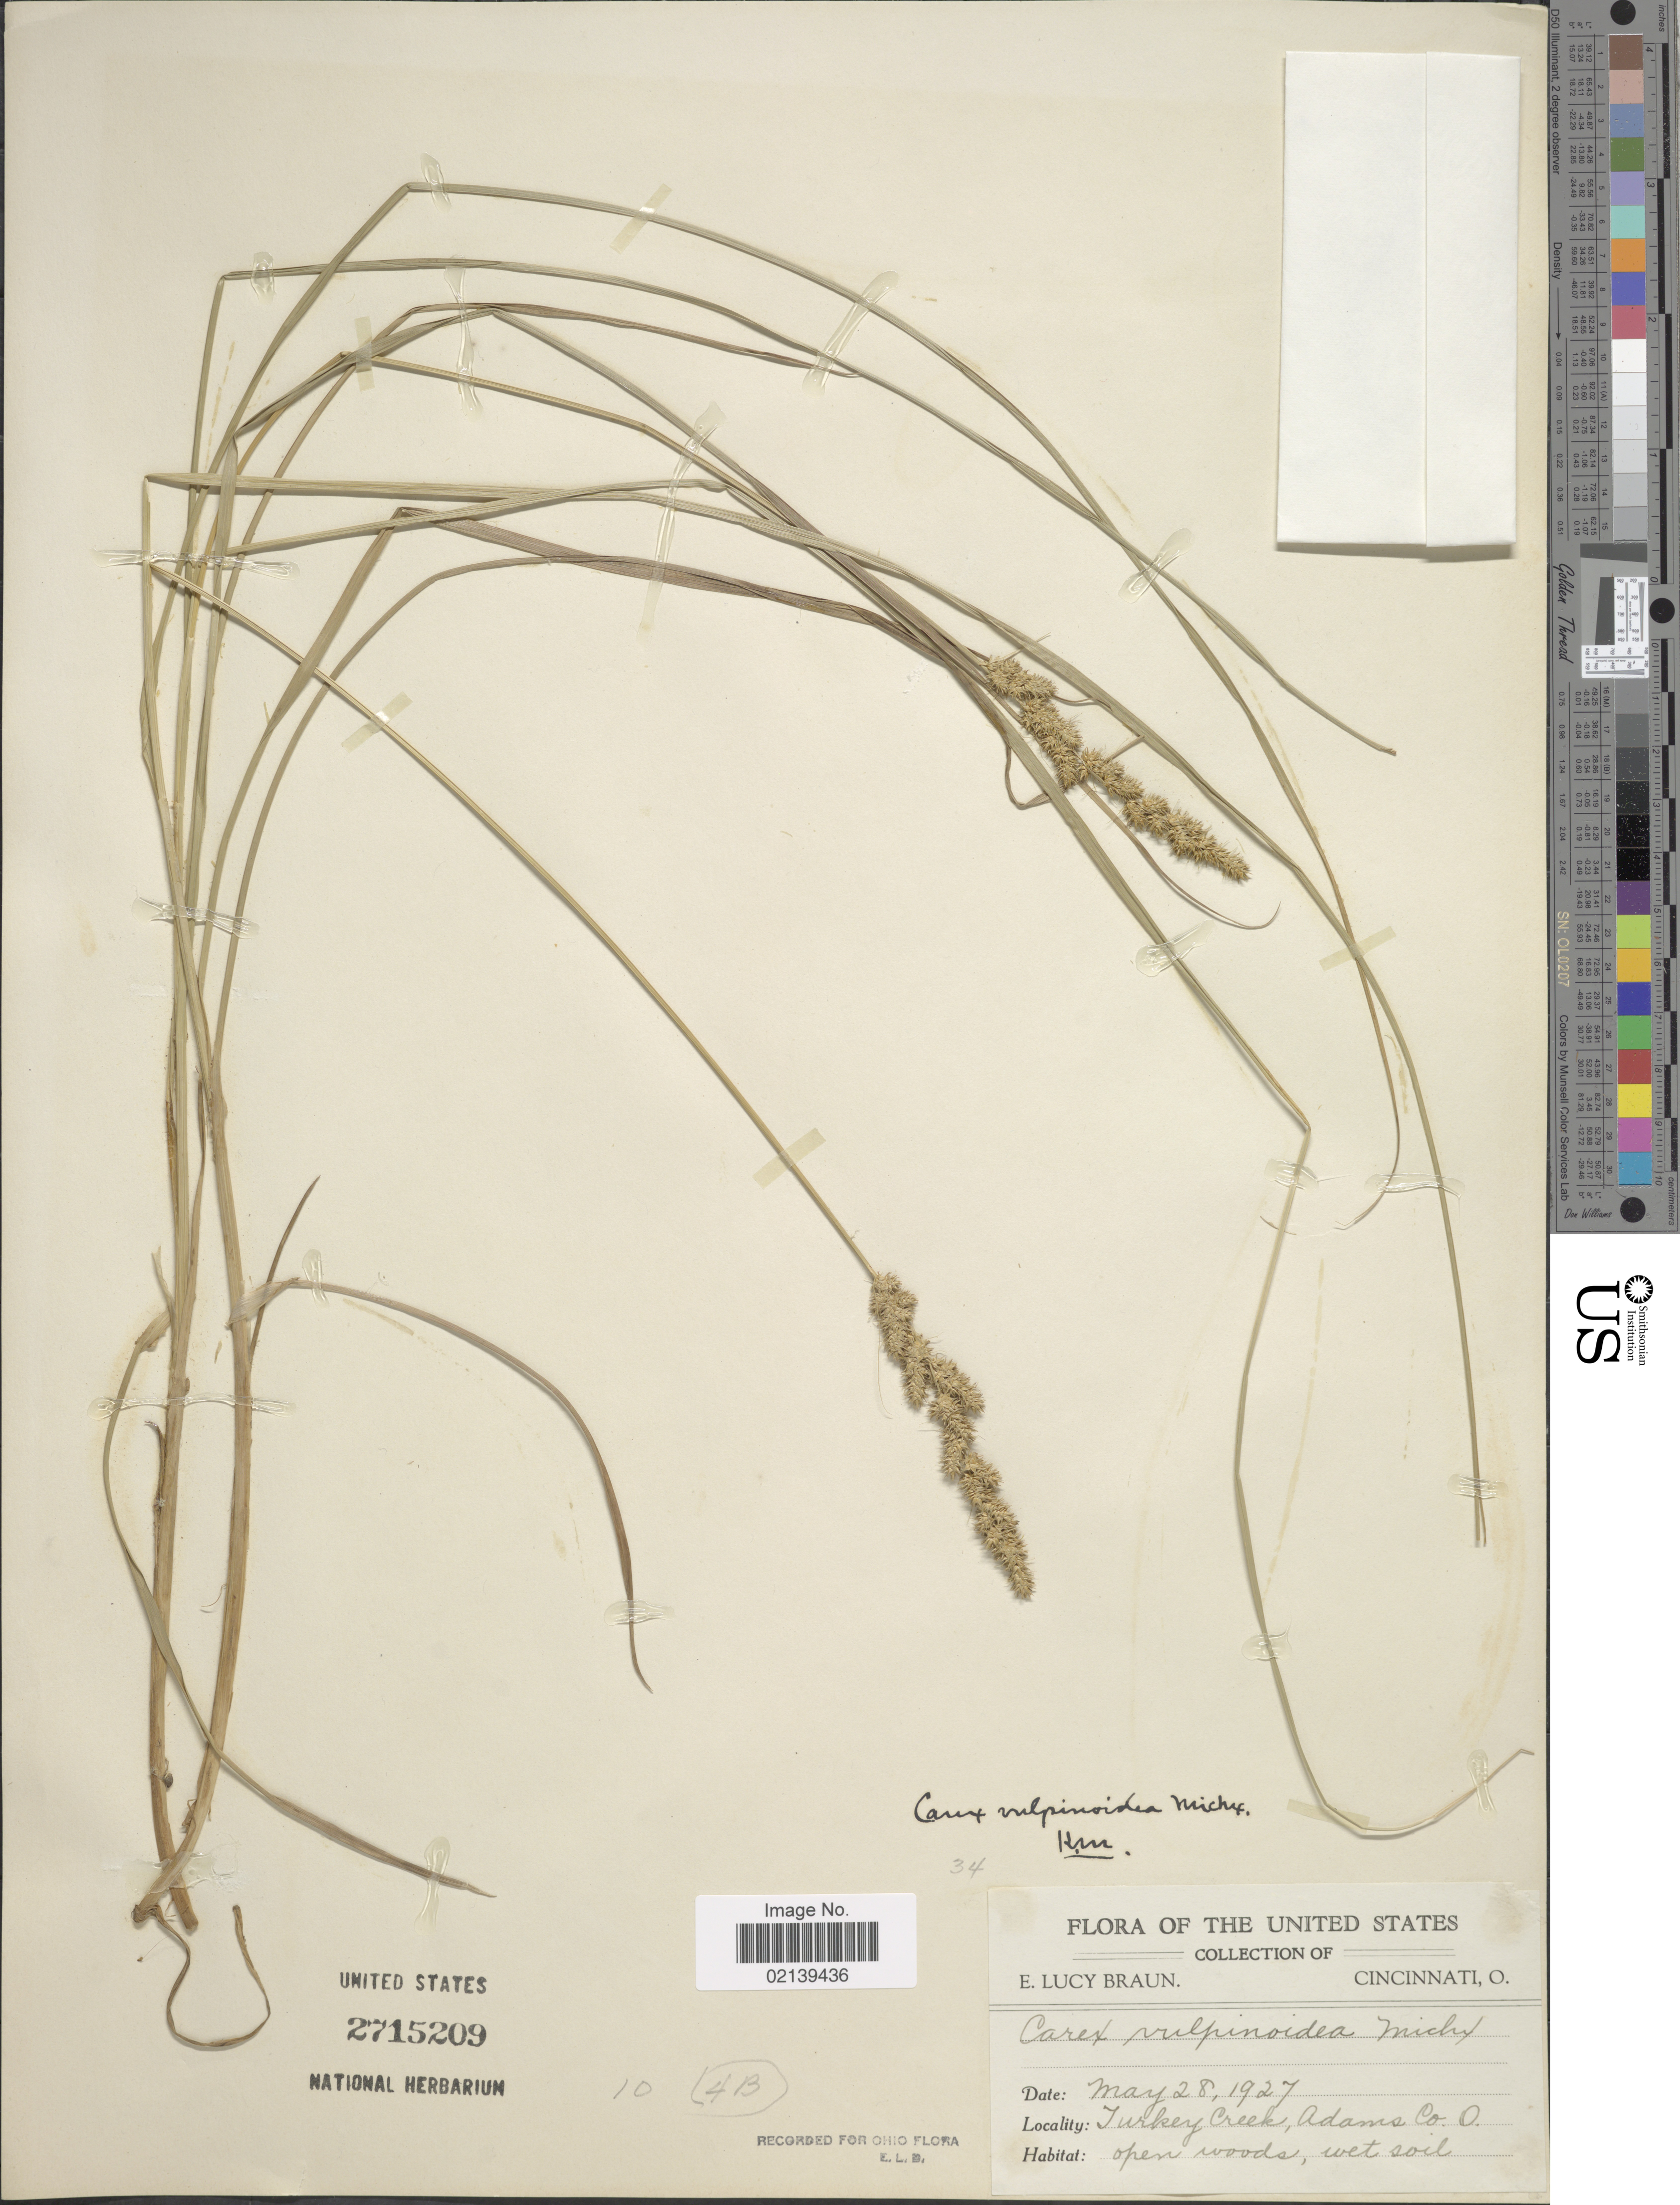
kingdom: Plantae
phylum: Tracheophyta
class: Liliopsida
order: Poales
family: Cyperaceae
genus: Carex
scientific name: Carex vulpinoidea Michx.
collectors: E. L. Braun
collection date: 1927-05-28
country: United States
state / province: Ohio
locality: Turkey Creek, Adams Co., O.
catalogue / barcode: US 2715209